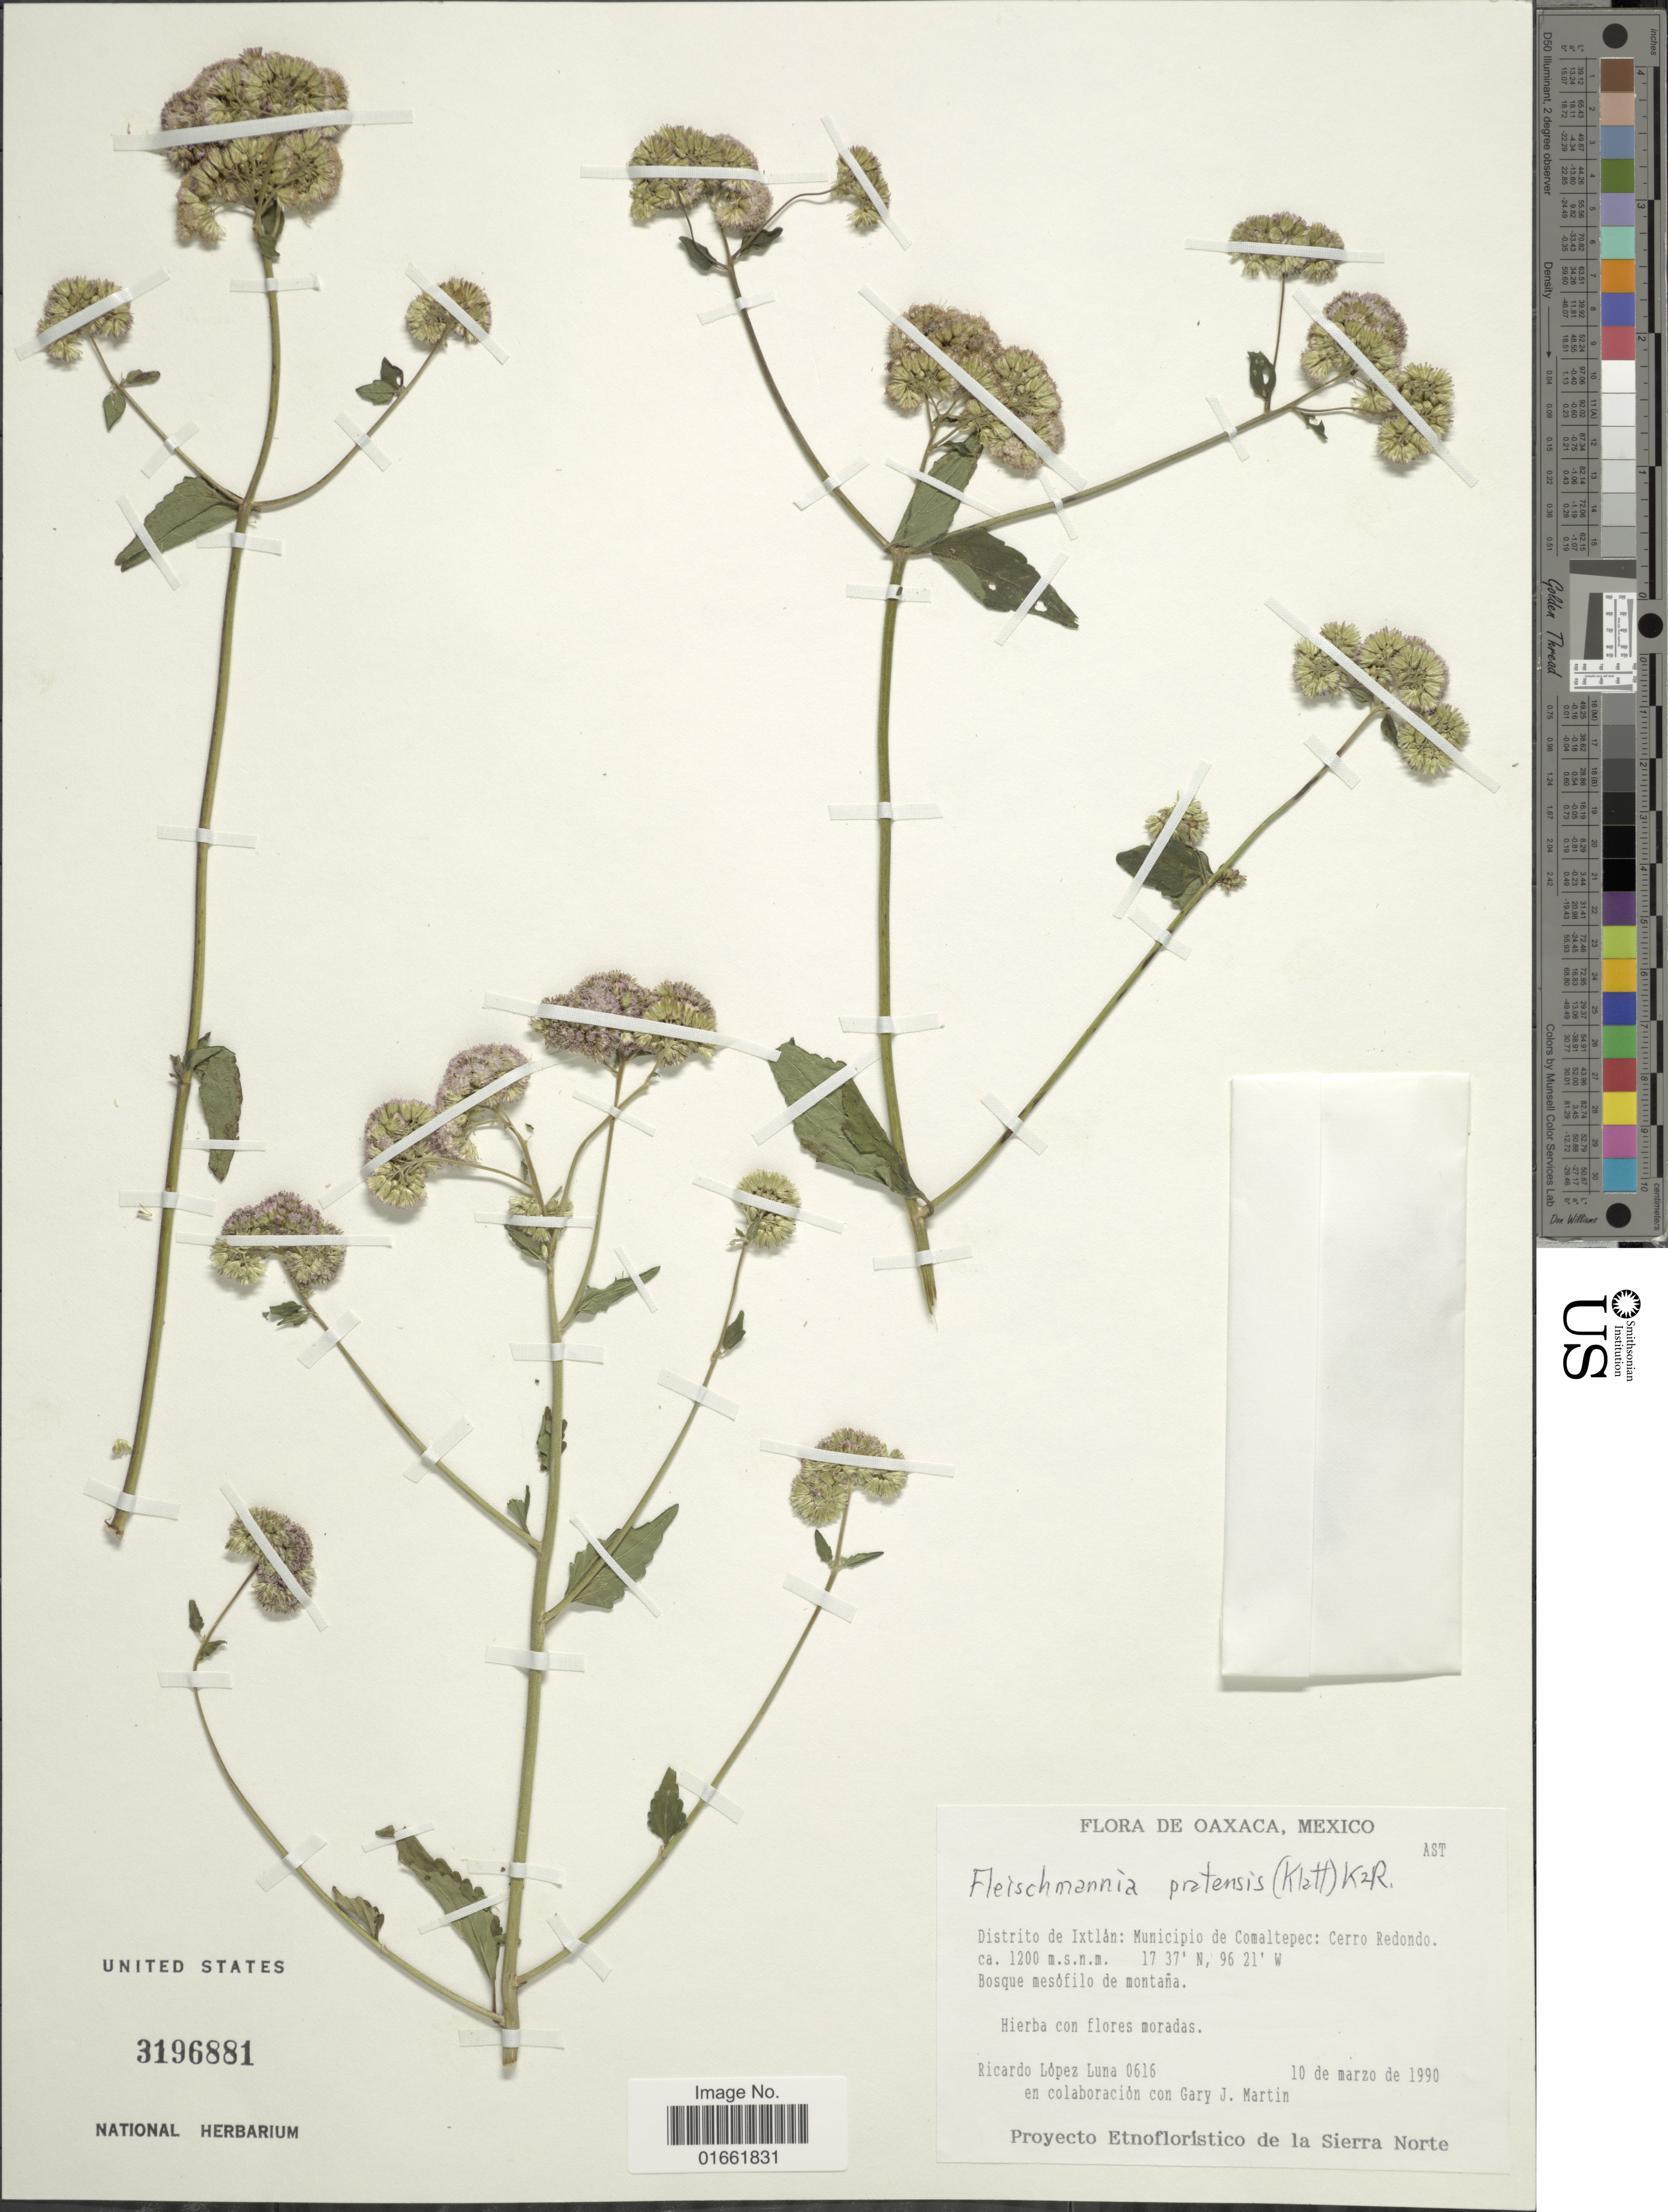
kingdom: Plantae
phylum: Tracheophyta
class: Magnoliopsida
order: Asterales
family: Asteraceae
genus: Fleischmannia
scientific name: Fleischmannia pratensis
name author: (Klatt) R.M. King & H. Rob.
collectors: R. López Luna & G. J. Martin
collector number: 0616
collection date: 1990-03-10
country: Mexico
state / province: Oaxaca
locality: Distrito de Ixtlán: Municipio de Comaltepec: Cerro Redondo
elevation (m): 1200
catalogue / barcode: US 3196881